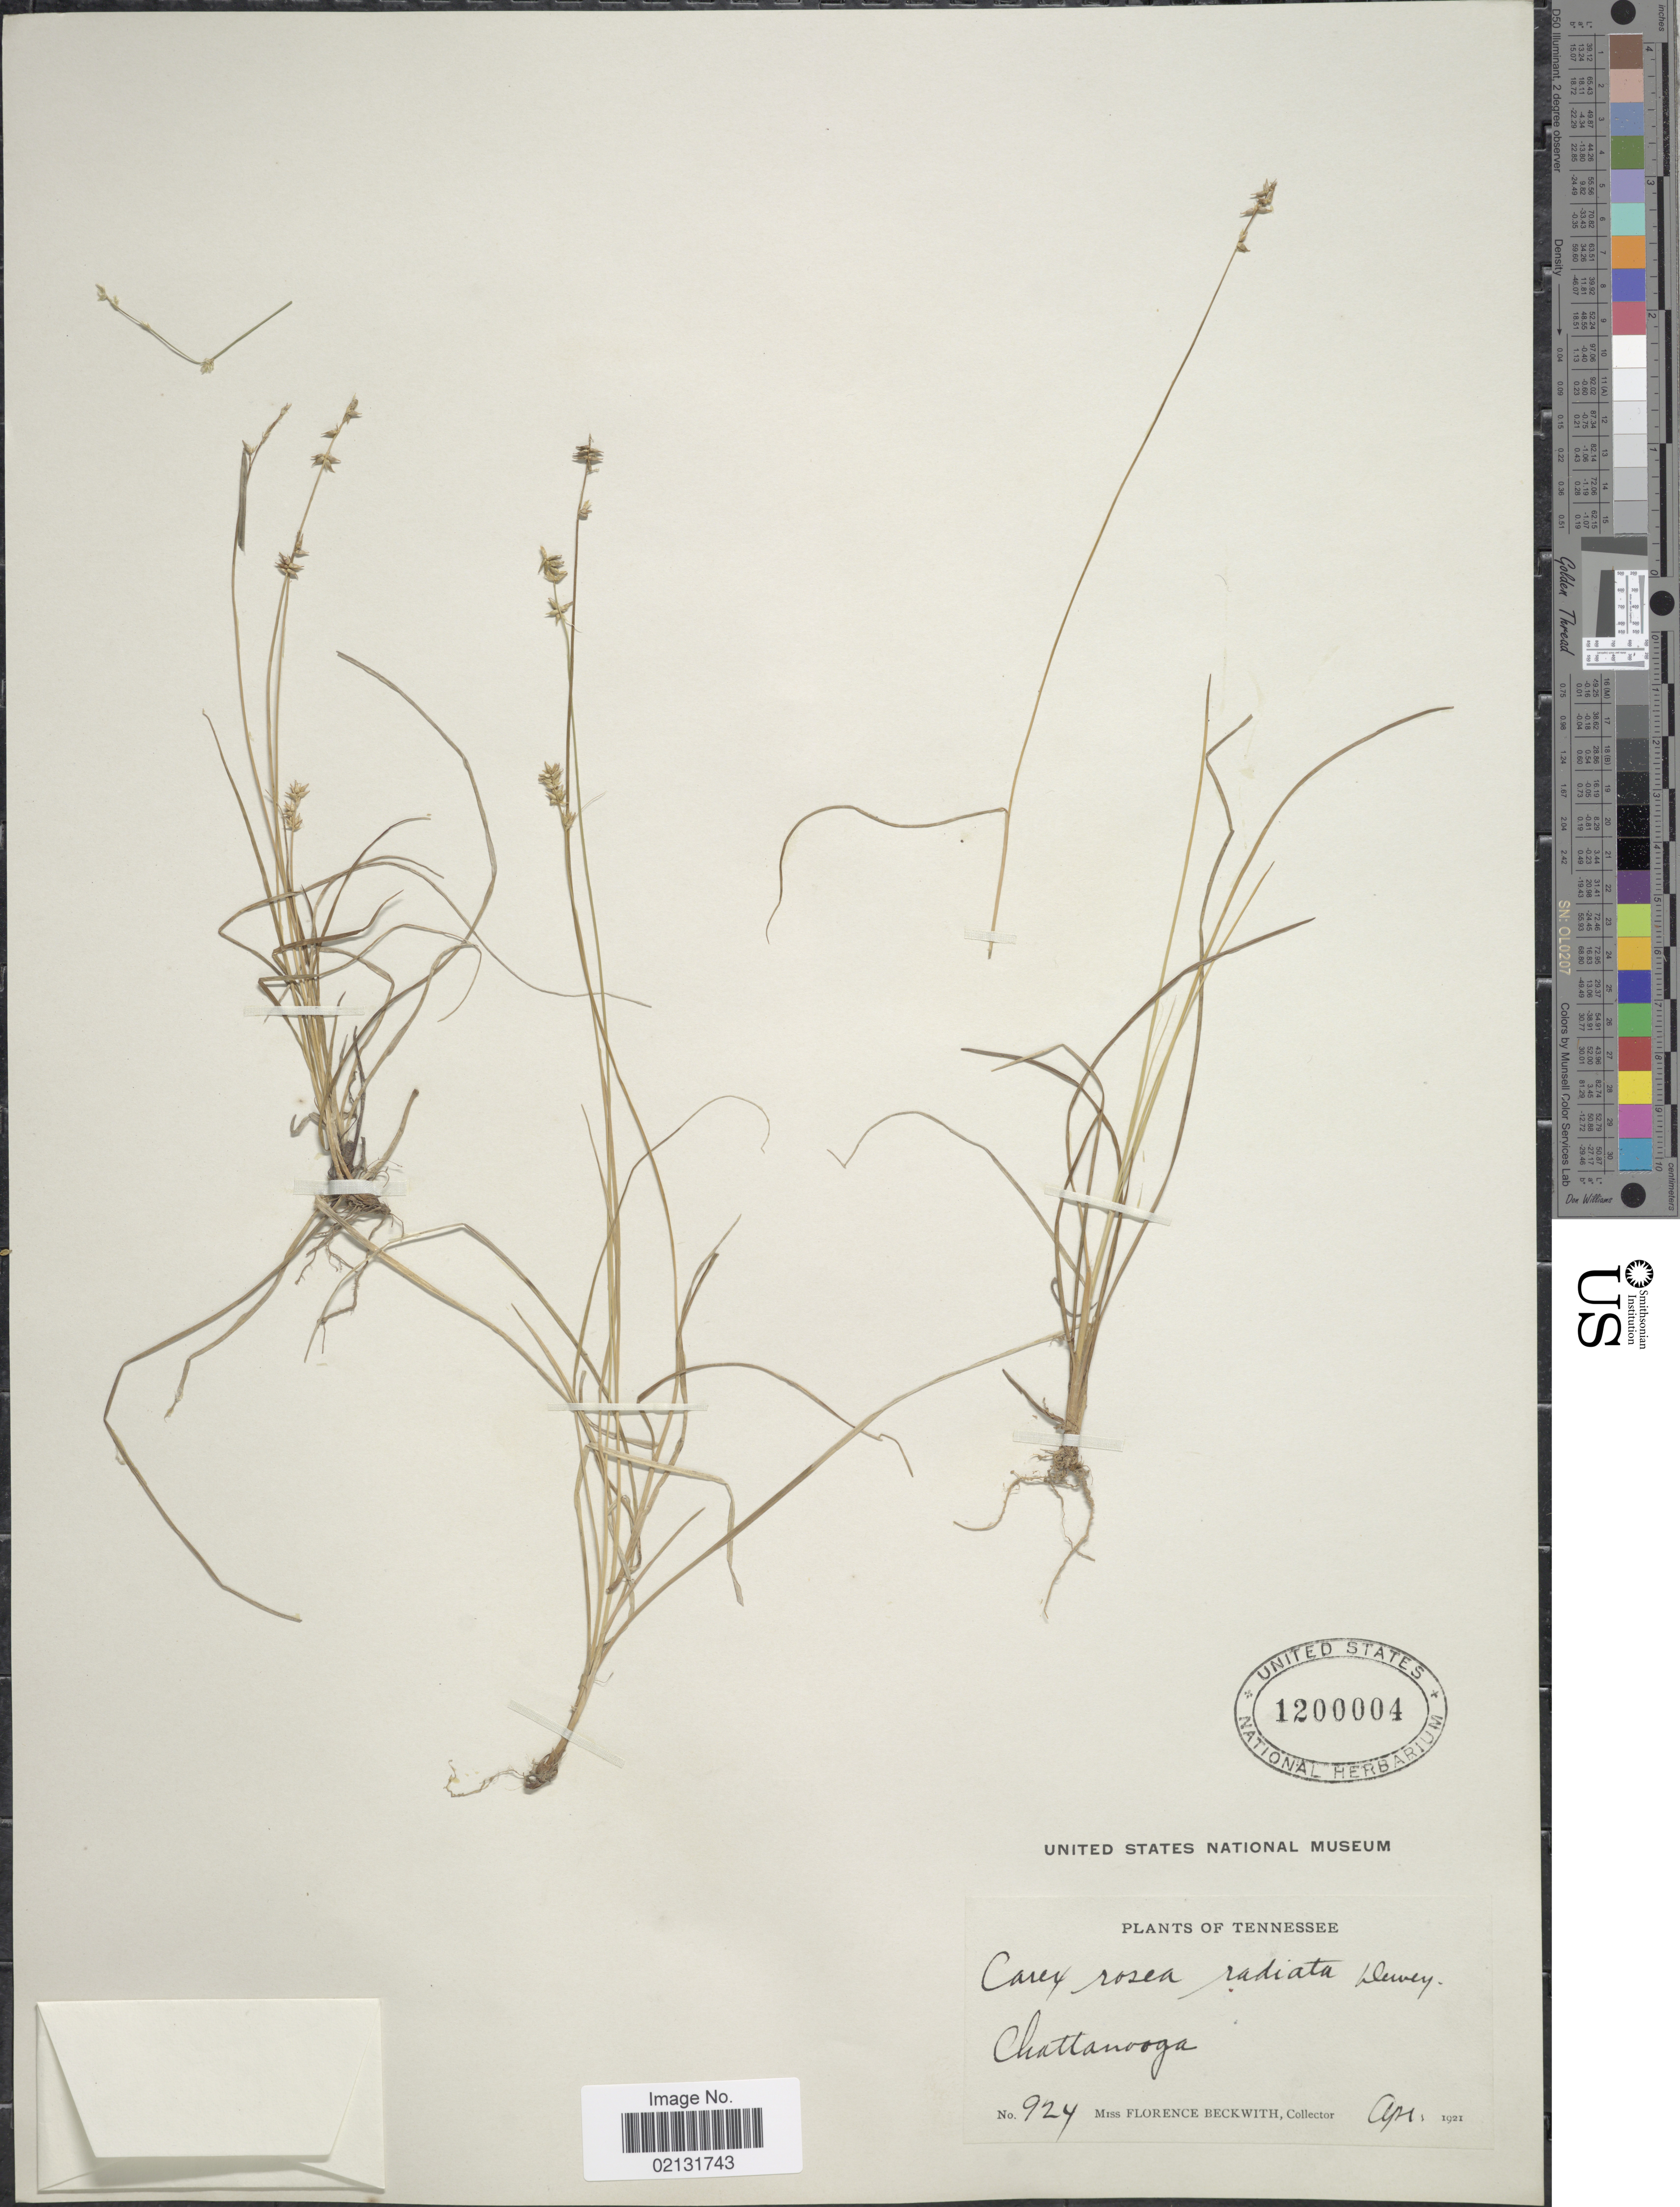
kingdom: Plantae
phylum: Tracheophyta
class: Liliopsida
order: Poales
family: Cyperaceae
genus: Carex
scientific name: Carex rosea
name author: Willd.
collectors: F. Beckwith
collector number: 924*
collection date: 1921-04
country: United States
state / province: Tennessee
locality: Chattanooga.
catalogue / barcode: US 1200004